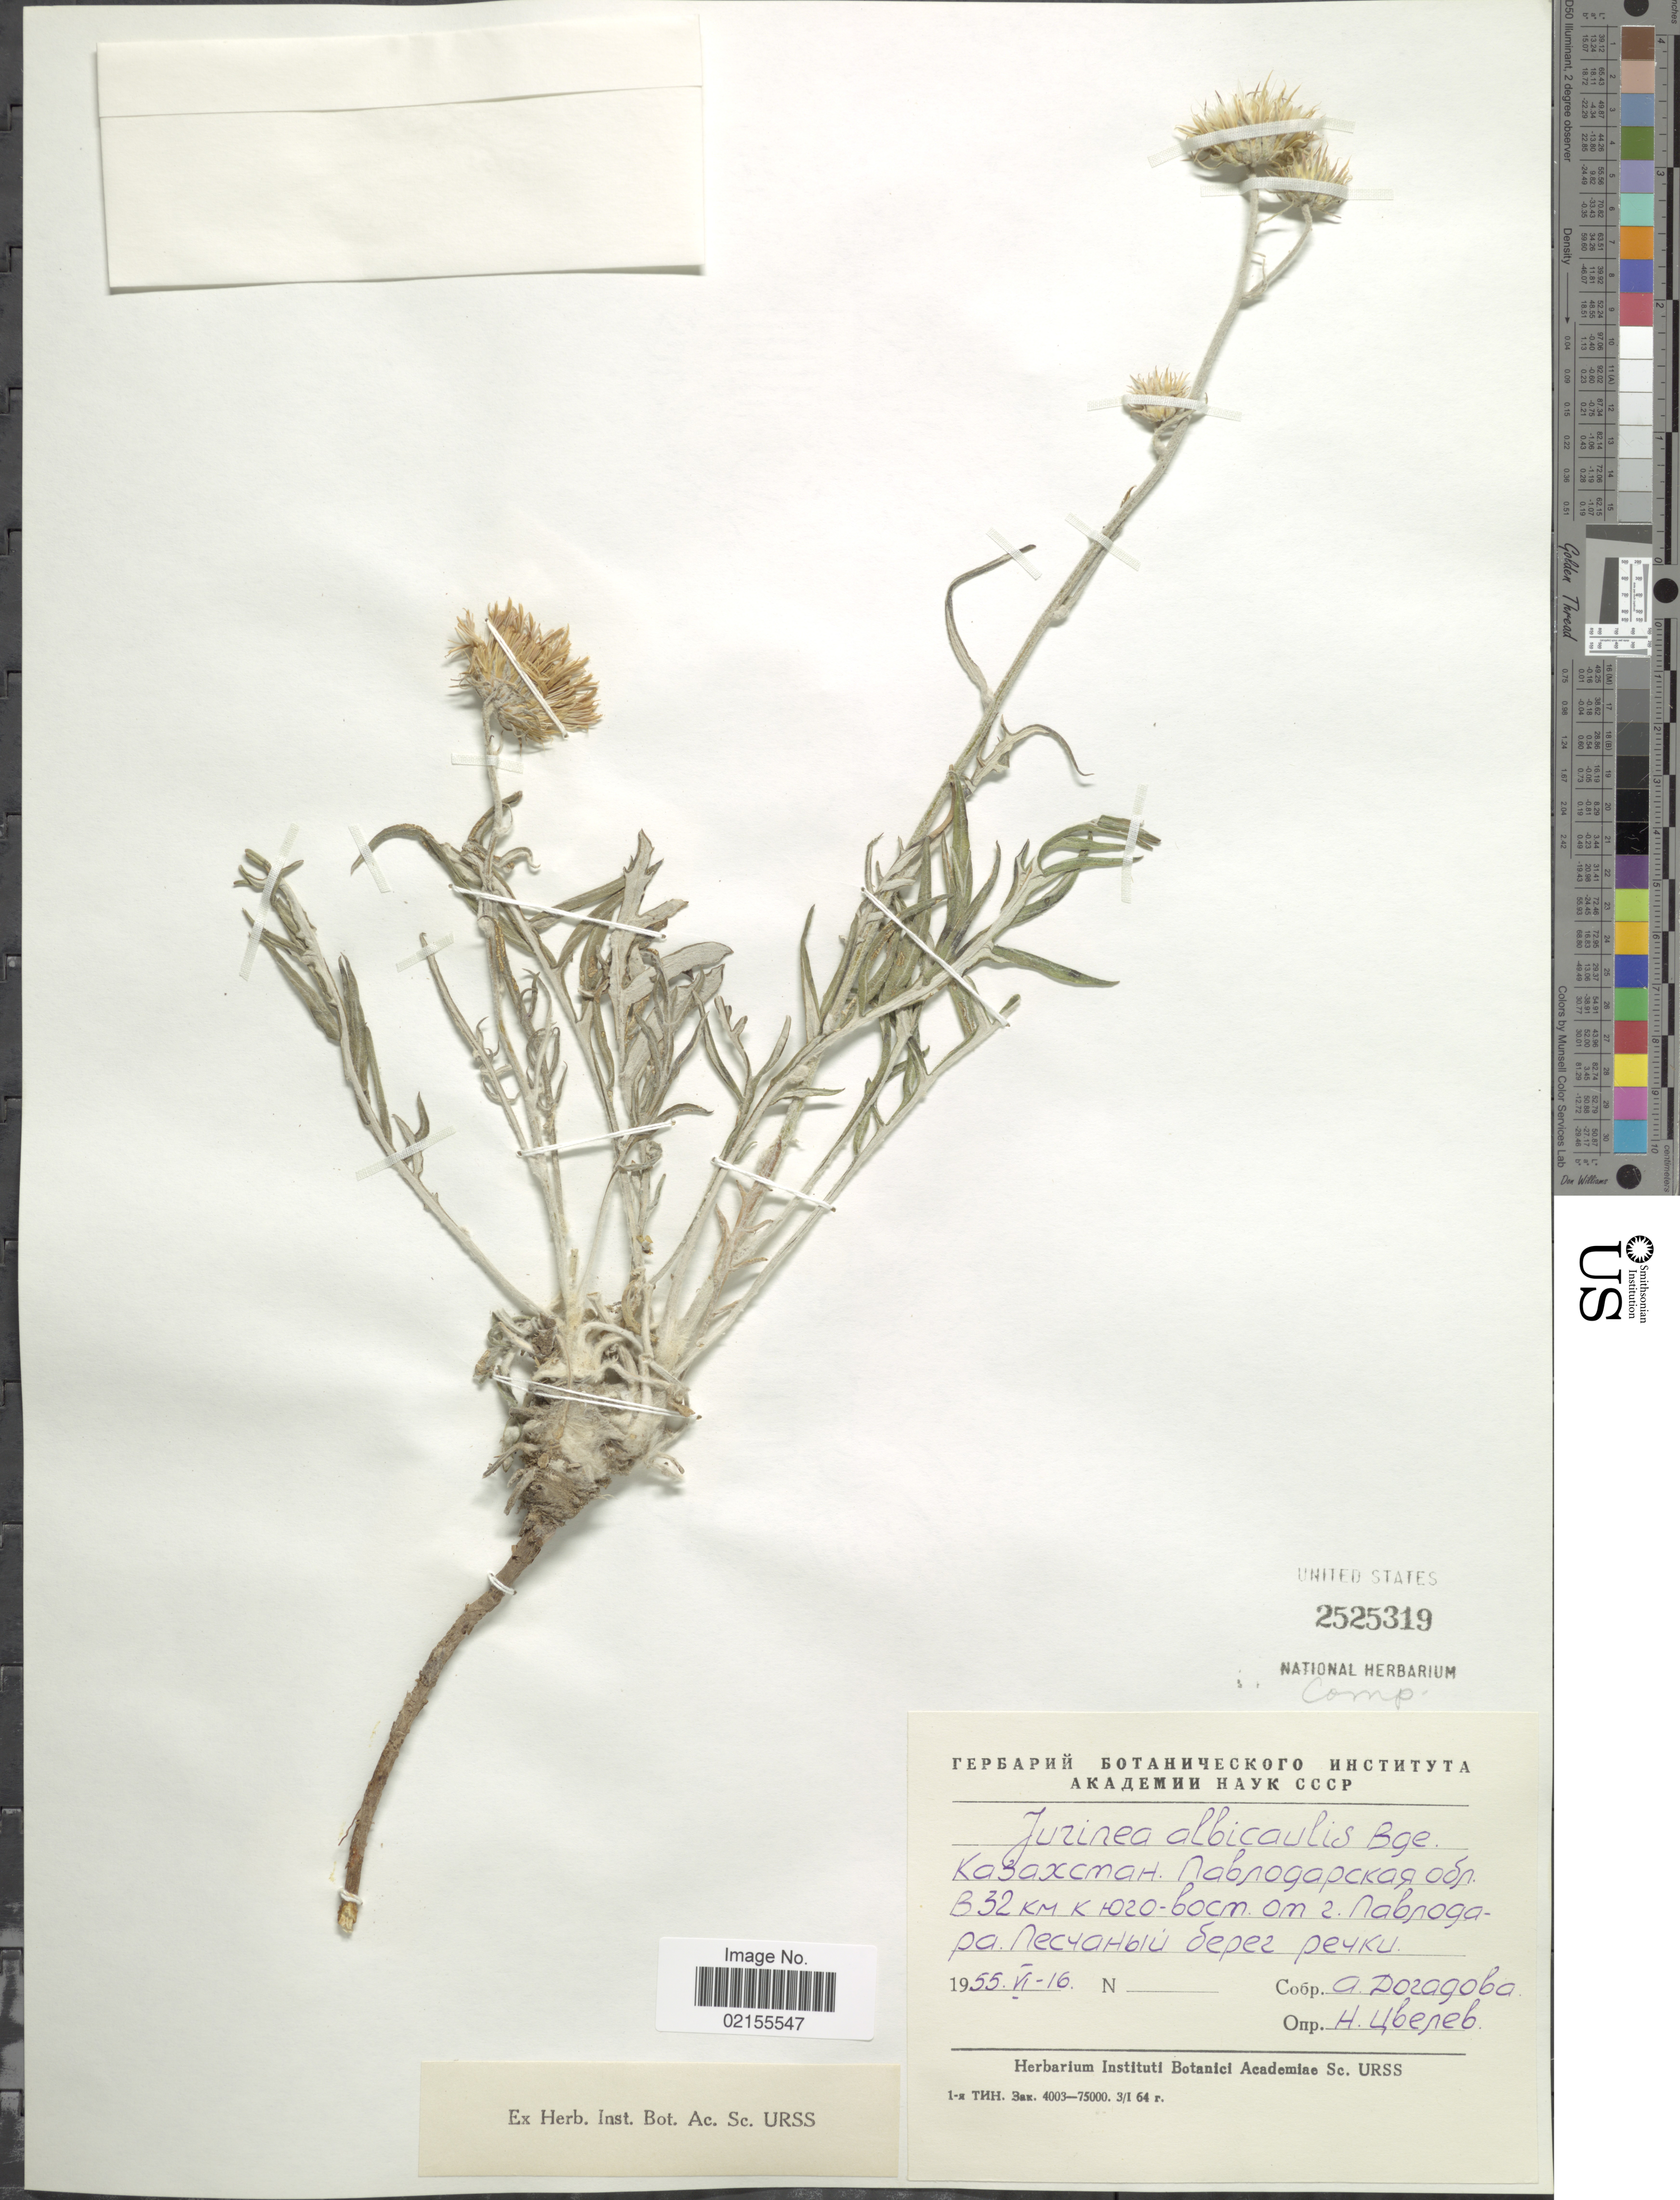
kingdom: Plantae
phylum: Tracheophyta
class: Magnoliopsida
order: Asterales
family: Asteraceae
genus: Jurinea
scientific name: Jurinea albicaulis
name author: Bunge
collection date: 1955-06-16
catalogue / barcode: US 2525319